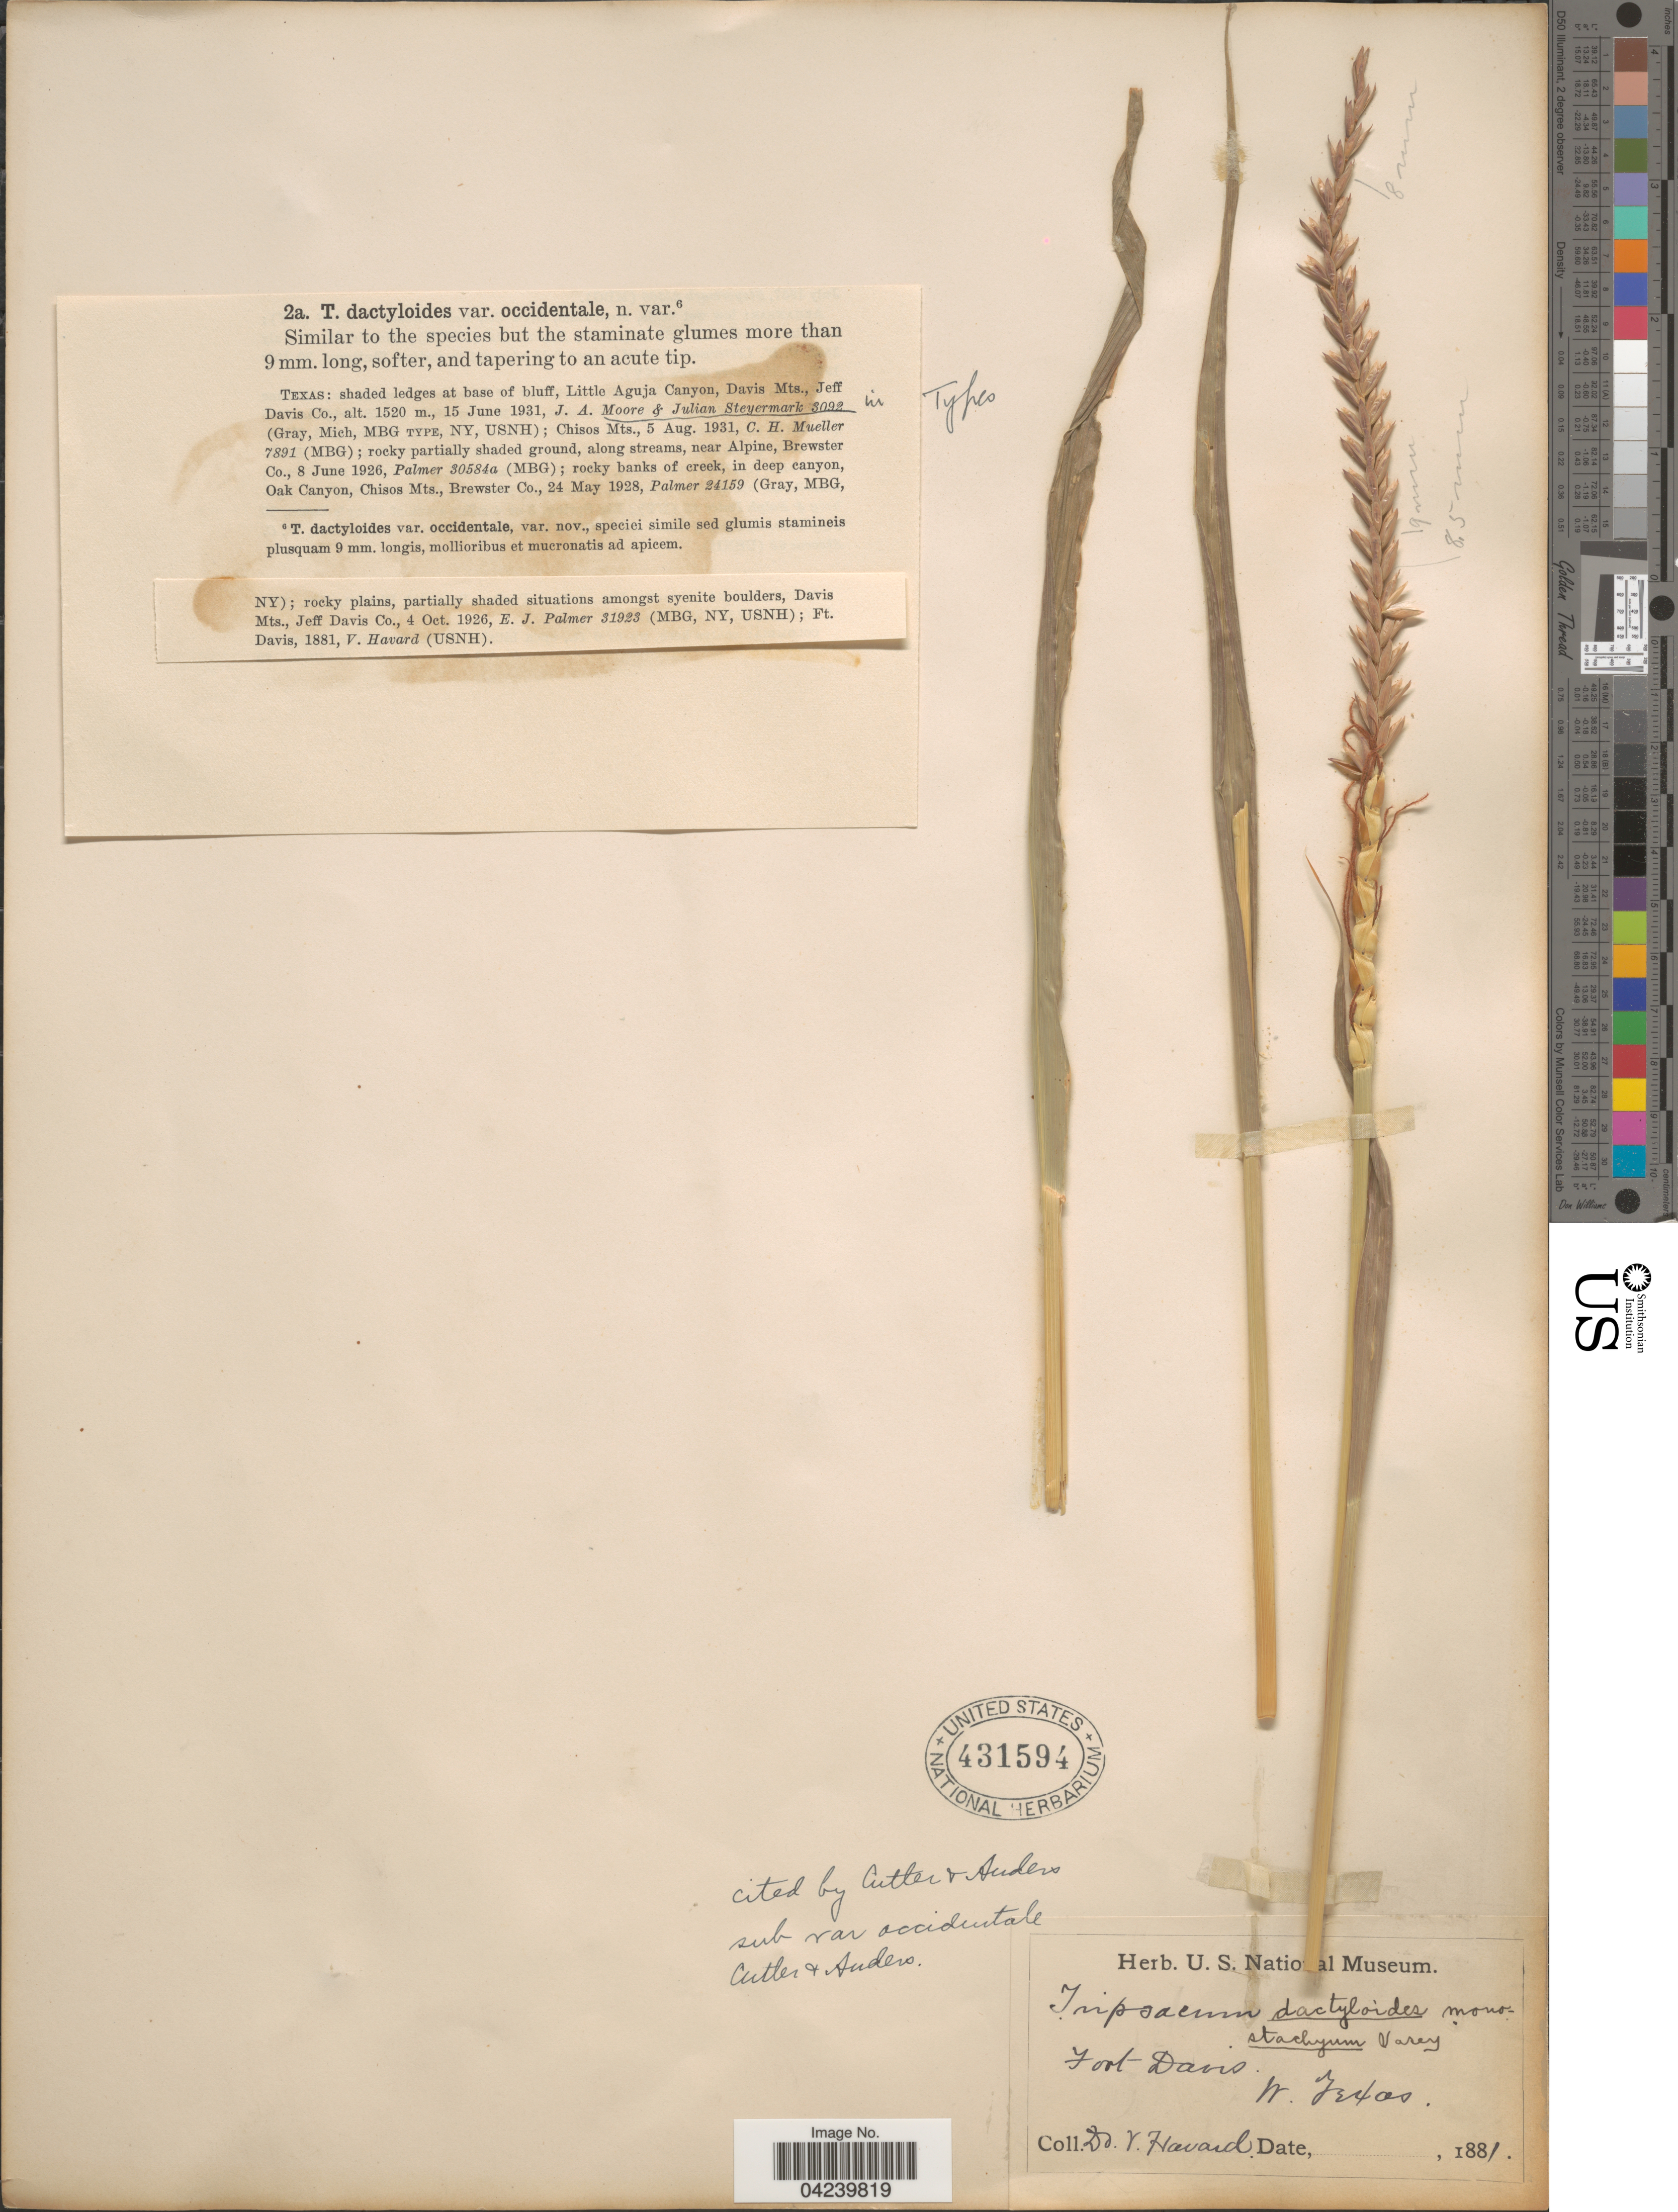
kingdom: Plantae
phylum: Tracheophyta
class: Liliopsida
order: Poales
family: Poaceae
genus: Tripsacum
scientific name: Tripsacum dactyloides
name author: (L.) L.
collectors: V. Havard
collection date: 1881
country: United States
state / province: Texas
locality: Fort Davis. W. Texas.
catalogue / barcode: US 431594